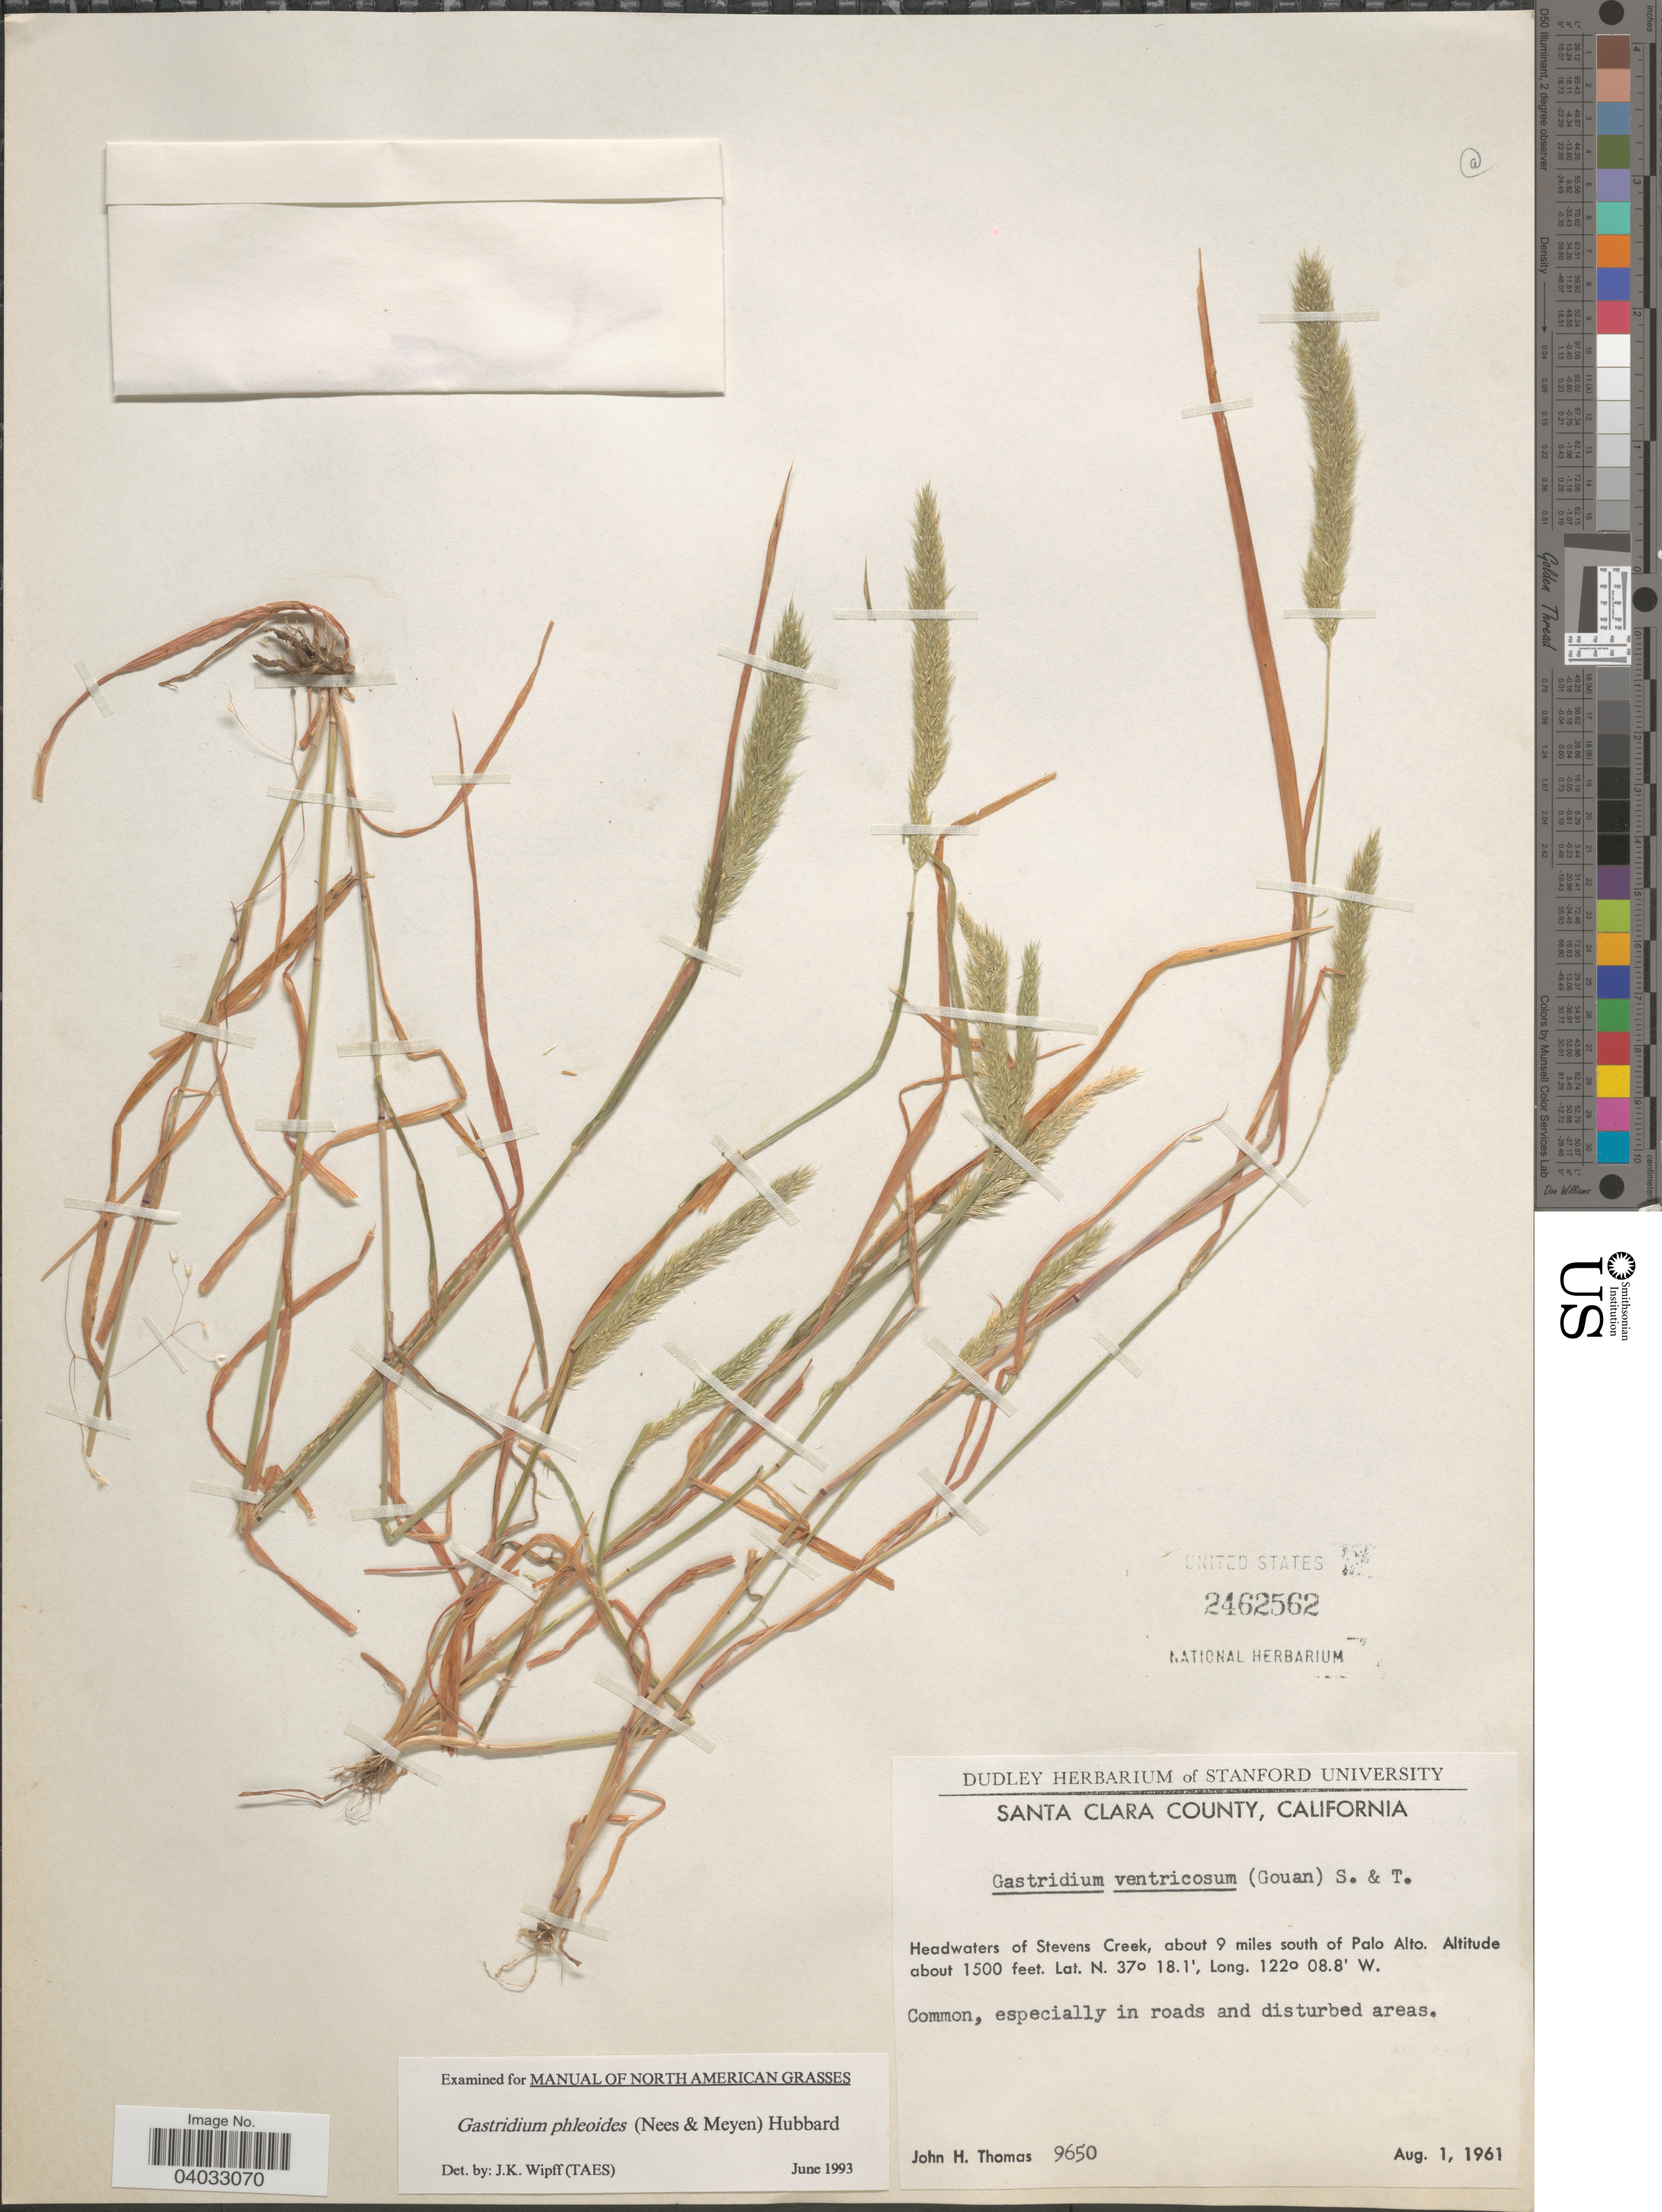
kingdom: Plantae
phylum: Tracheophyta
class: Liliopsida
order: Poales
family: Poaceae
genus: Gastridium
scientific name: Gastridium phleoides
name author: (Nees) C.E. Hubb.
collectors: J. H. Thomas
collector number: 9650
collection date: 1961-08-01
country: United States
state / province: California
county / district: Santa Clara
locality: Santa Clara County. Headwaters of Stevens Creek, avout 9 miles south of Palo Alto.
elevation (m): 457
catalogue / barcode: US 2462562